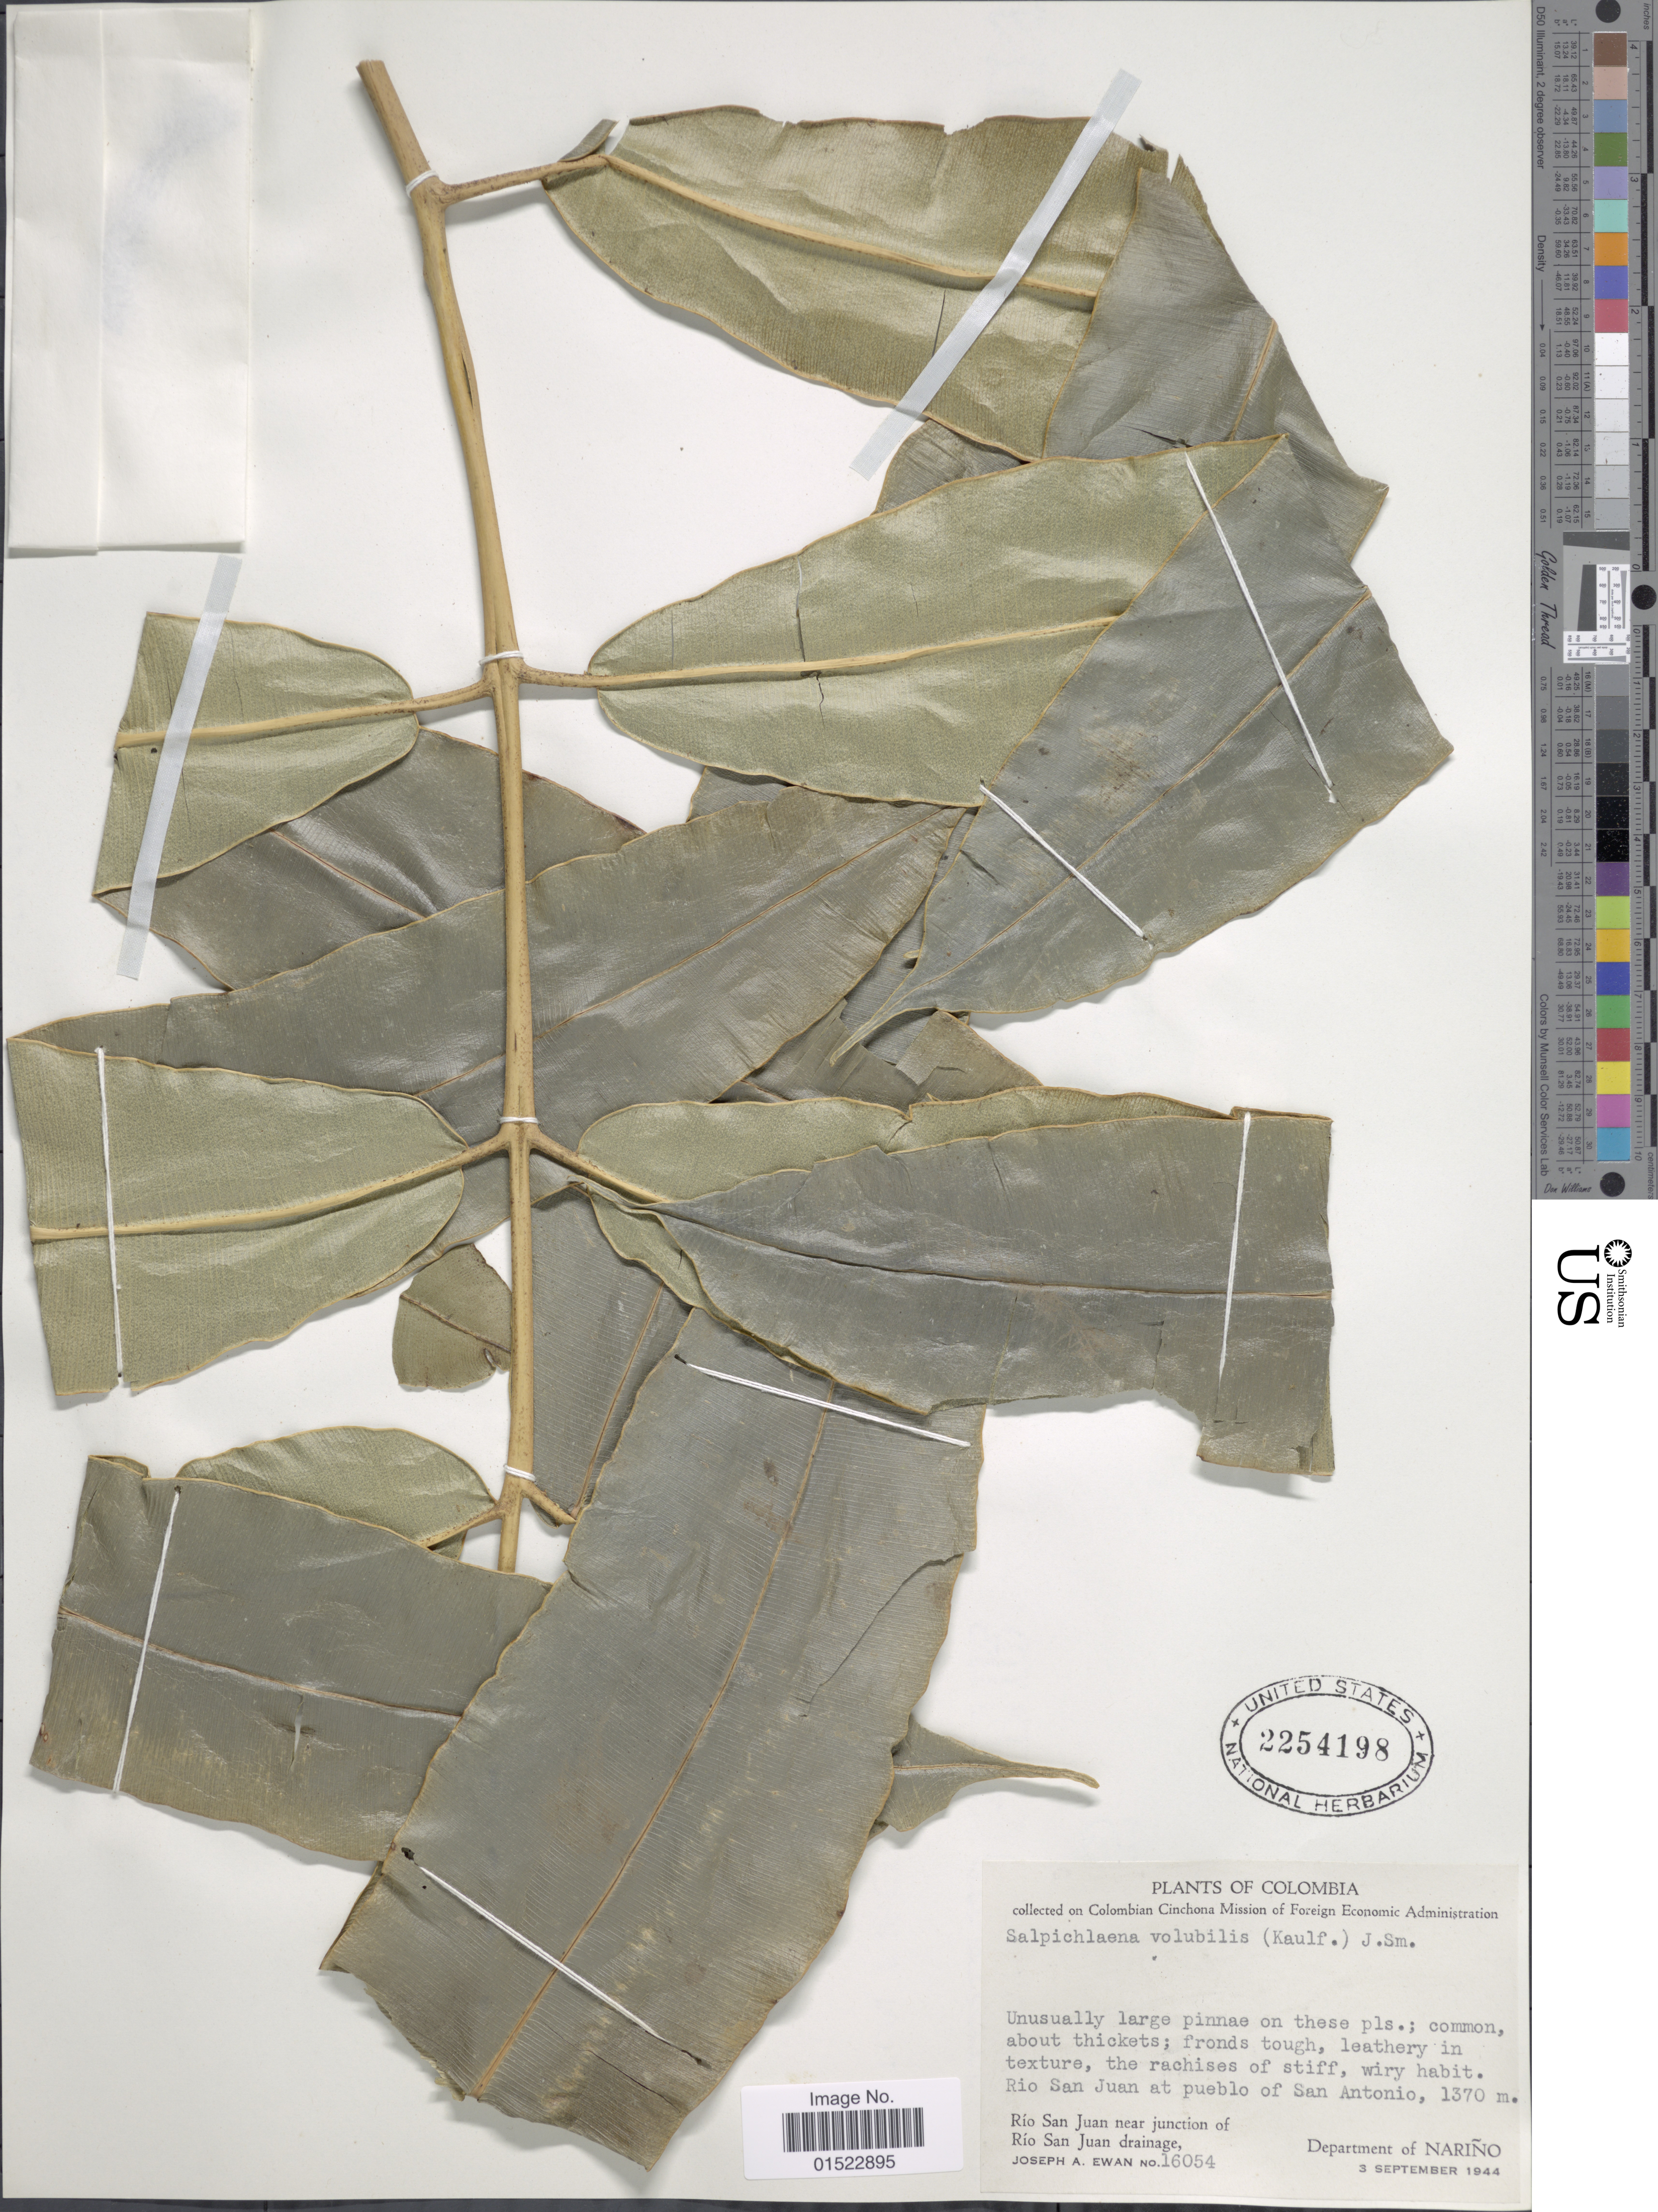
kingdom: Plantae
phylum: Tracheophyta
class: Polypodiopsida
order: Polypodiales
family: Blechnaceae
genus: Salpichlaena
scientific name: Salpichlaena volubilis subsp. volubilis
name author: (Kaulf.) J. Sm.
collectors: J. A. Ewan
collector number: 16054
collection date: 1944-09-03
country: Colombia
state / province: Nariño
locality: Department Ñarino, Rio San Juan at pueblo of San Antonio, Rio San Juan near junction of Rio San Juan drainage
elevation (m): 1370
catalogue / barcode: US 2254198